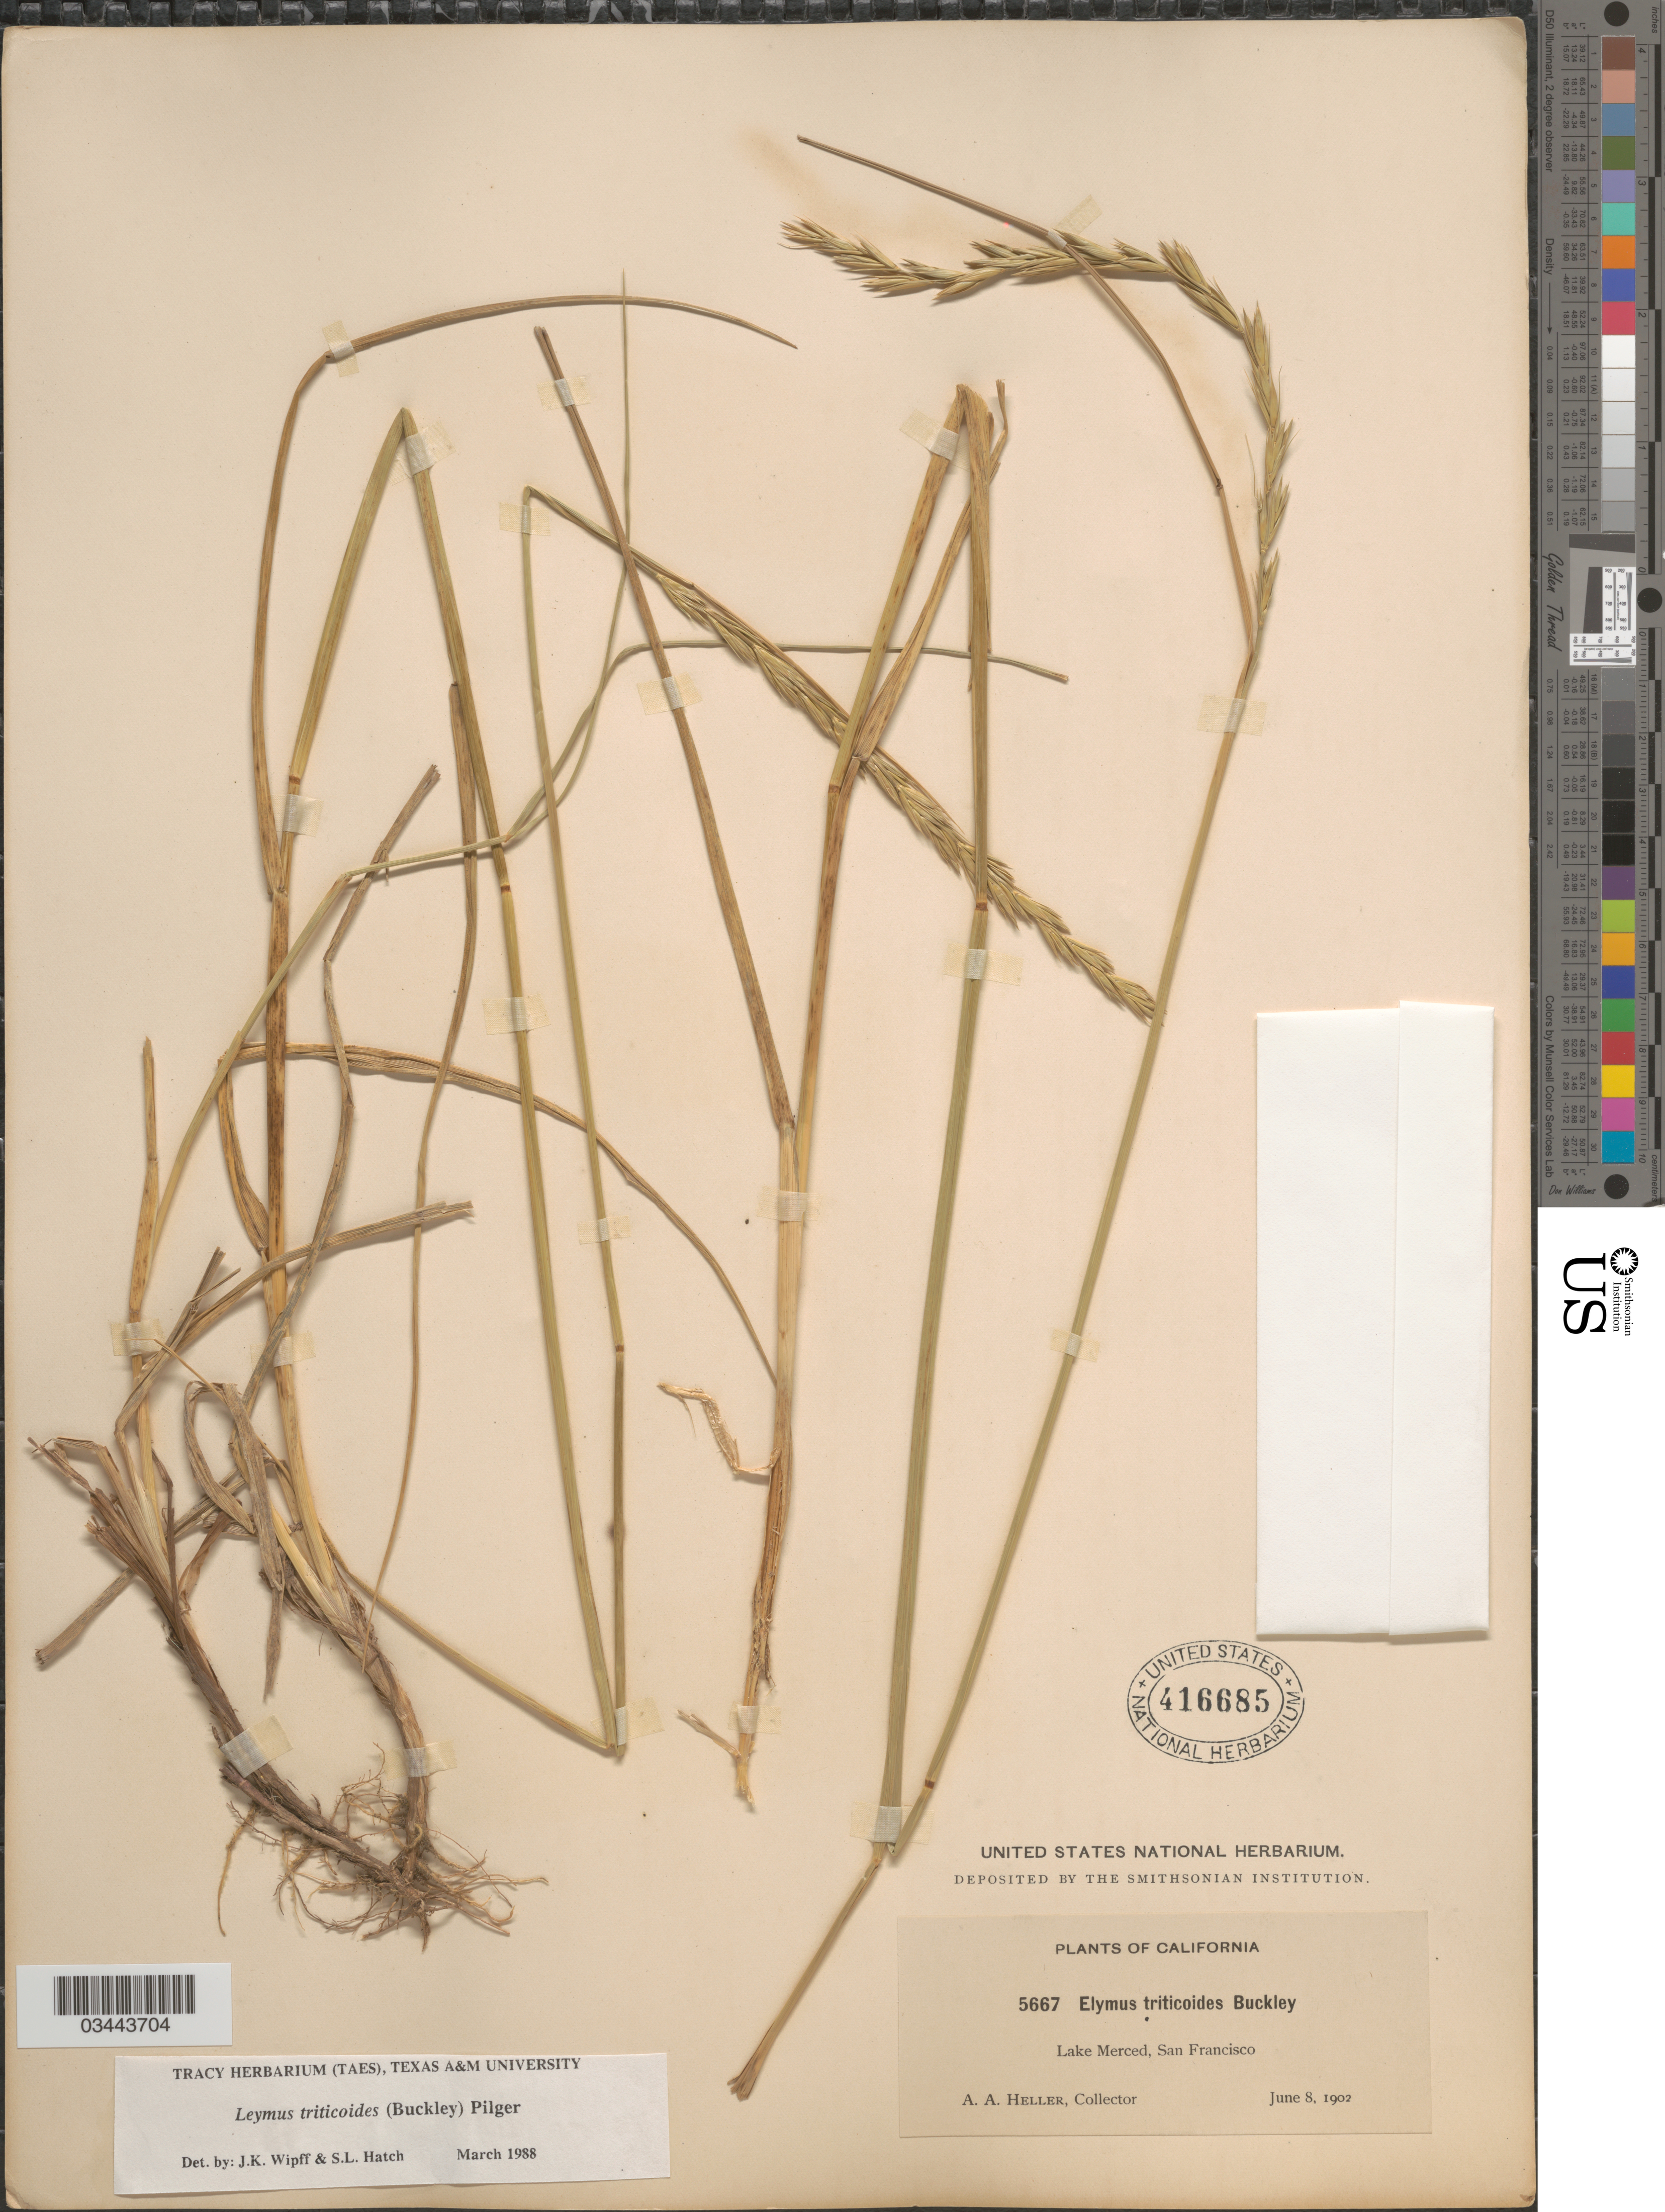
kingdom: Plantae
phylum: Tracheophyta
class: Liliopsida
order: Poales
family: Poaceae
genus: Leymus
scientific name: Leymus triticoides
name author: (Buckley) Pilg.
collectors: A. A. Heller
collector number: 5667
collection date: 1902-06-08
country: United States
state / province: California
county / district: San Francisco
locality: Lake Merced, San Francisco.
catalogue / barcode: US 416685